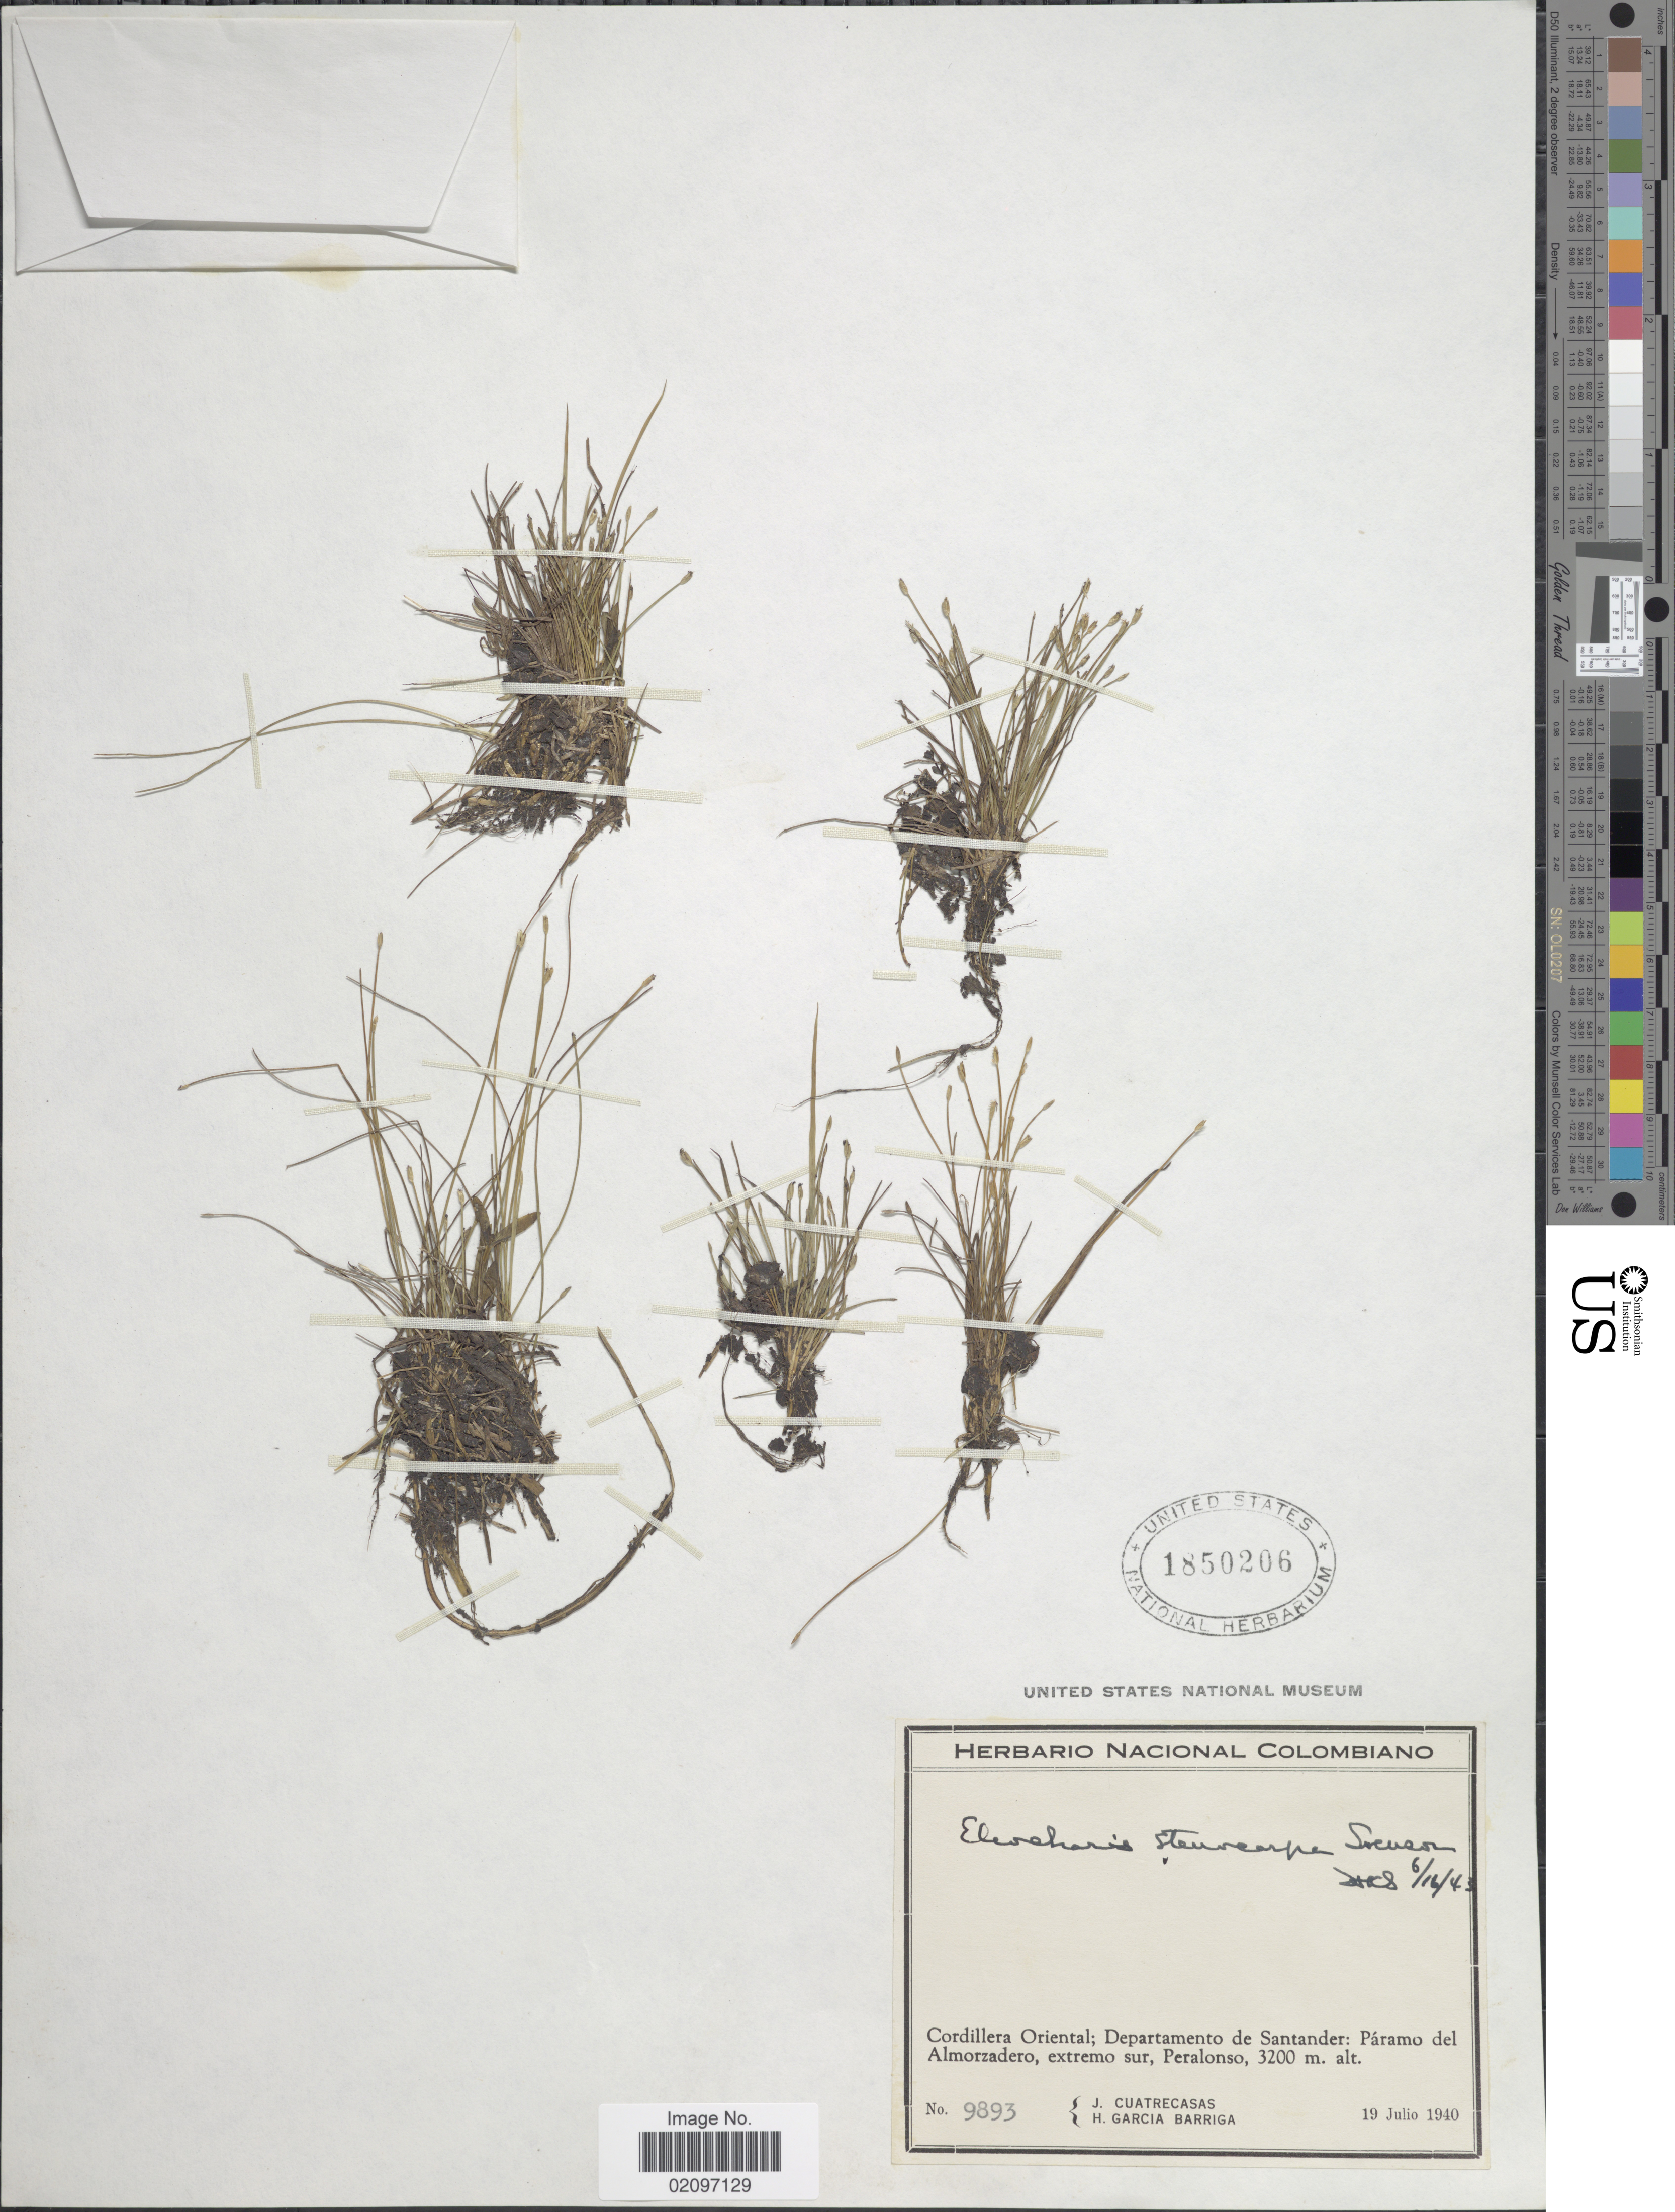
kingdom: Plantae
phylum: Tracheophyta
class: Liliopsida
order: Poales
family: Cyperaceae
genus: Eleocharis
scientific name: Eleocharis stenocarpa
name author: Svenson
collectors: J. Cuatrecasas & H. García Barriga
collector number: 9893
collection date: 1940-07-19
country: Colombia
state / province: Santander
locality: Cordillera Oriental: Departamento de Santander: Paramo del Almorazadero, extremo sur, Peralonso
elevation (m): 3200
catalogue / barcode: US 1850206